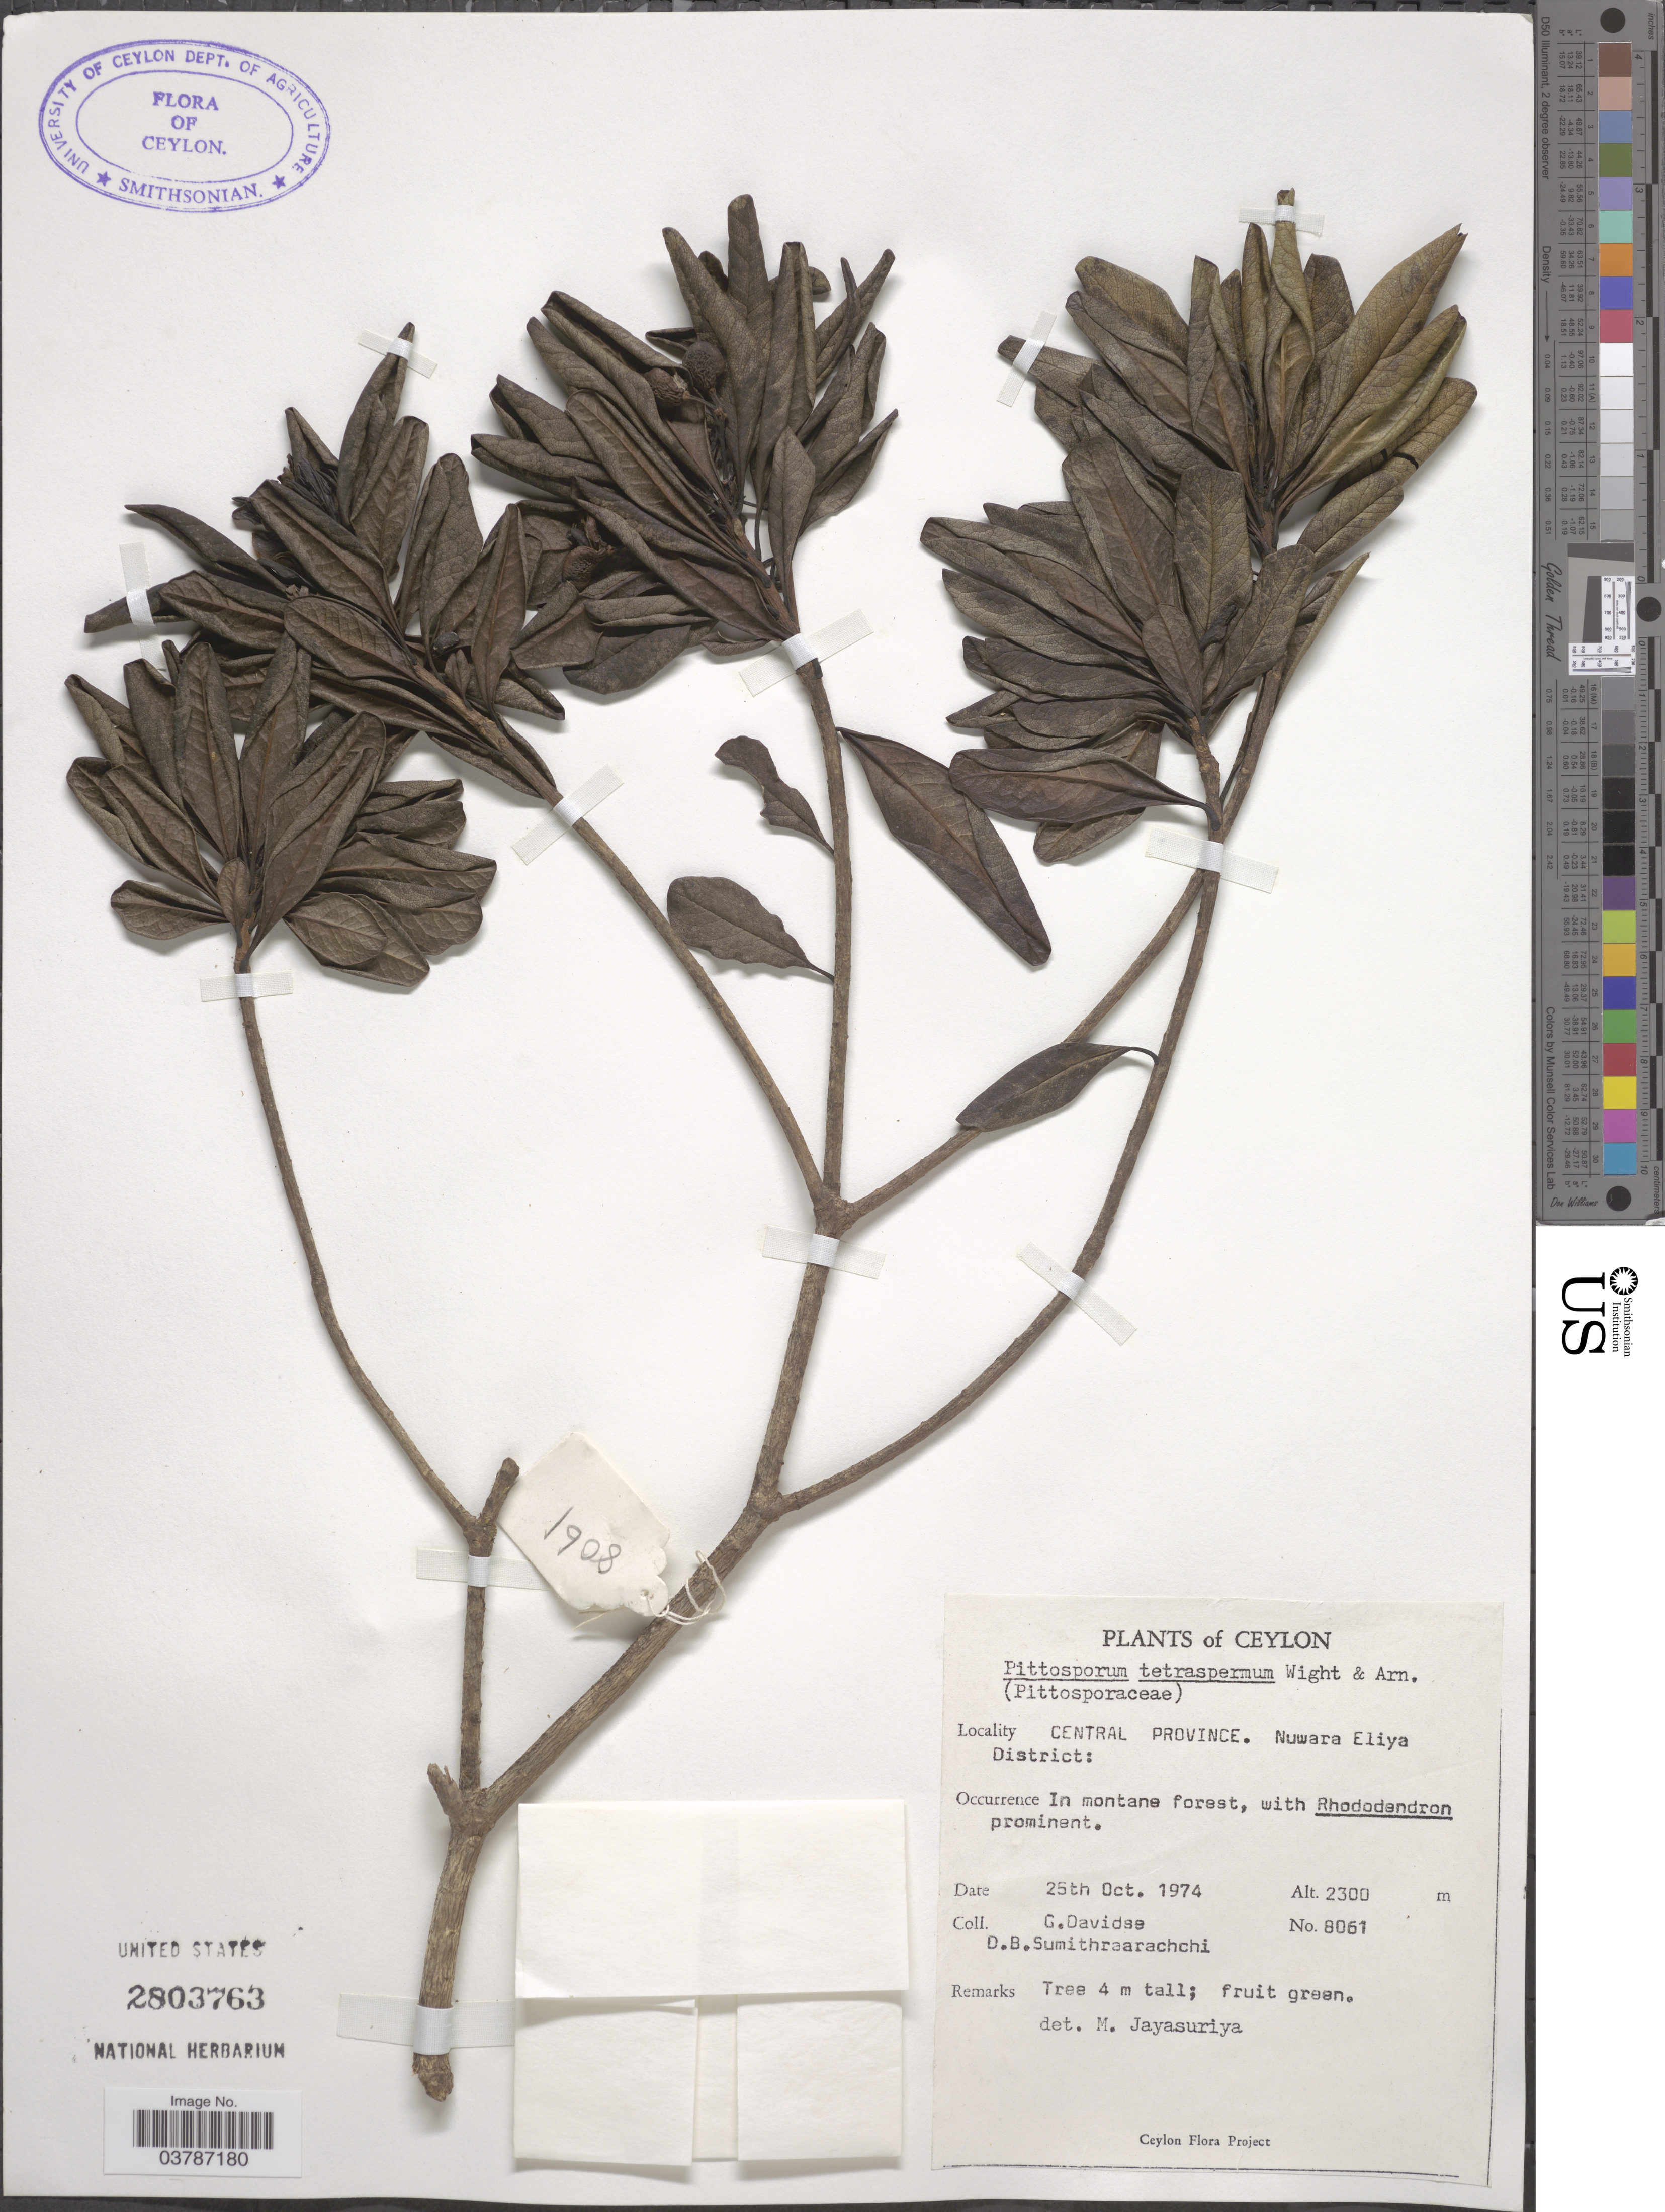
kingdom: Plantae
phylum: Tracheophyta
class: Magnoliopsida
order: Apiales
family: Pittosporaceae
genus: Pittosporum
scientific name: Pittosporum tetraspermum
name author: Wight & Arn.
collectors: G. Davidse & D. B. Sumithraarachchi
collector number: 8061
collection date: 1974-10-25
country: Sri Lanka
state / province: Central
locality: Ceylon. Nuwara Eliya District.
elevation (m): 2300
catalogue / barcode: US 2803763